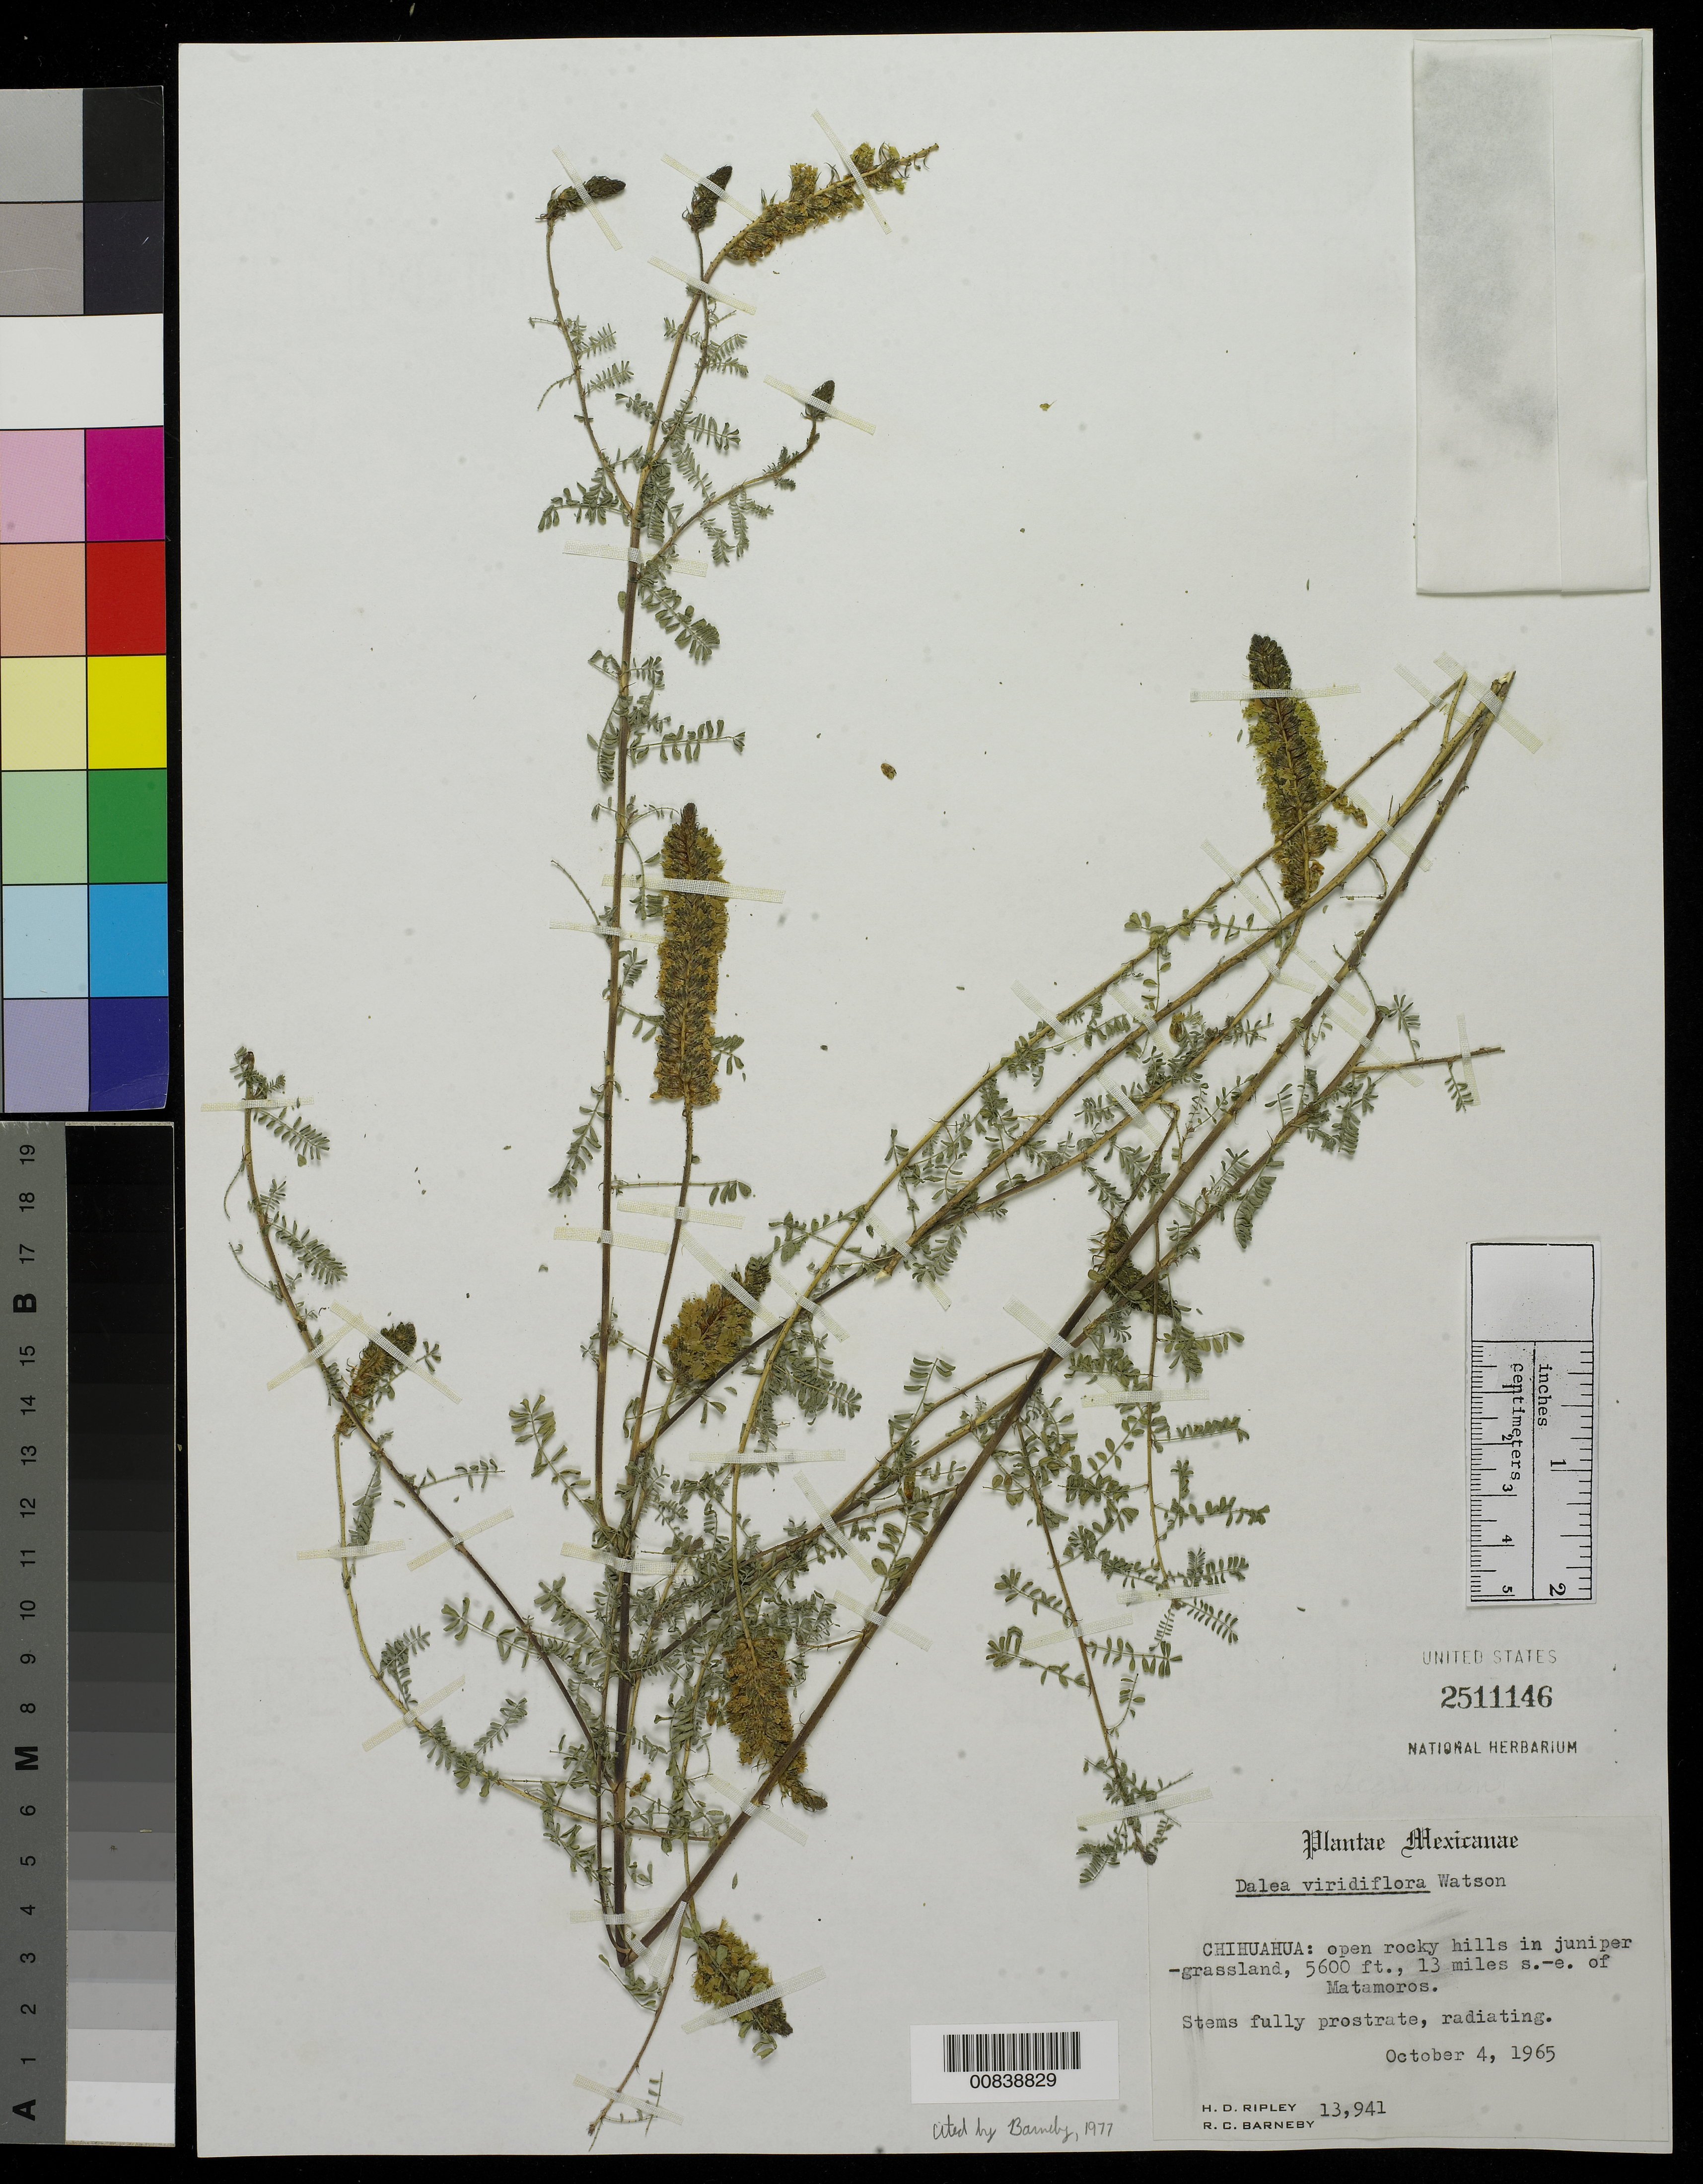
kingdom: Plantae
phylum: Tracheophyta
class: Magnoliopsida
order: Fabales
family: Fabaceae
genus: Dalea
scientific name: Dalea viridiflora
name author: S. Watson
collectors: H. Ripley & R. C. Barneby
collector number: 13941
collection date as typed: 04 Oct 1965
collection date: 1965-10-04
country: Mexico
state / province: Chihuahua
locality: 13 miles SE of Matamoros.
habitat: Open rocky hills in juniper-grassland.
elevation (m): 1707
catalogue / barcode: US 2511146